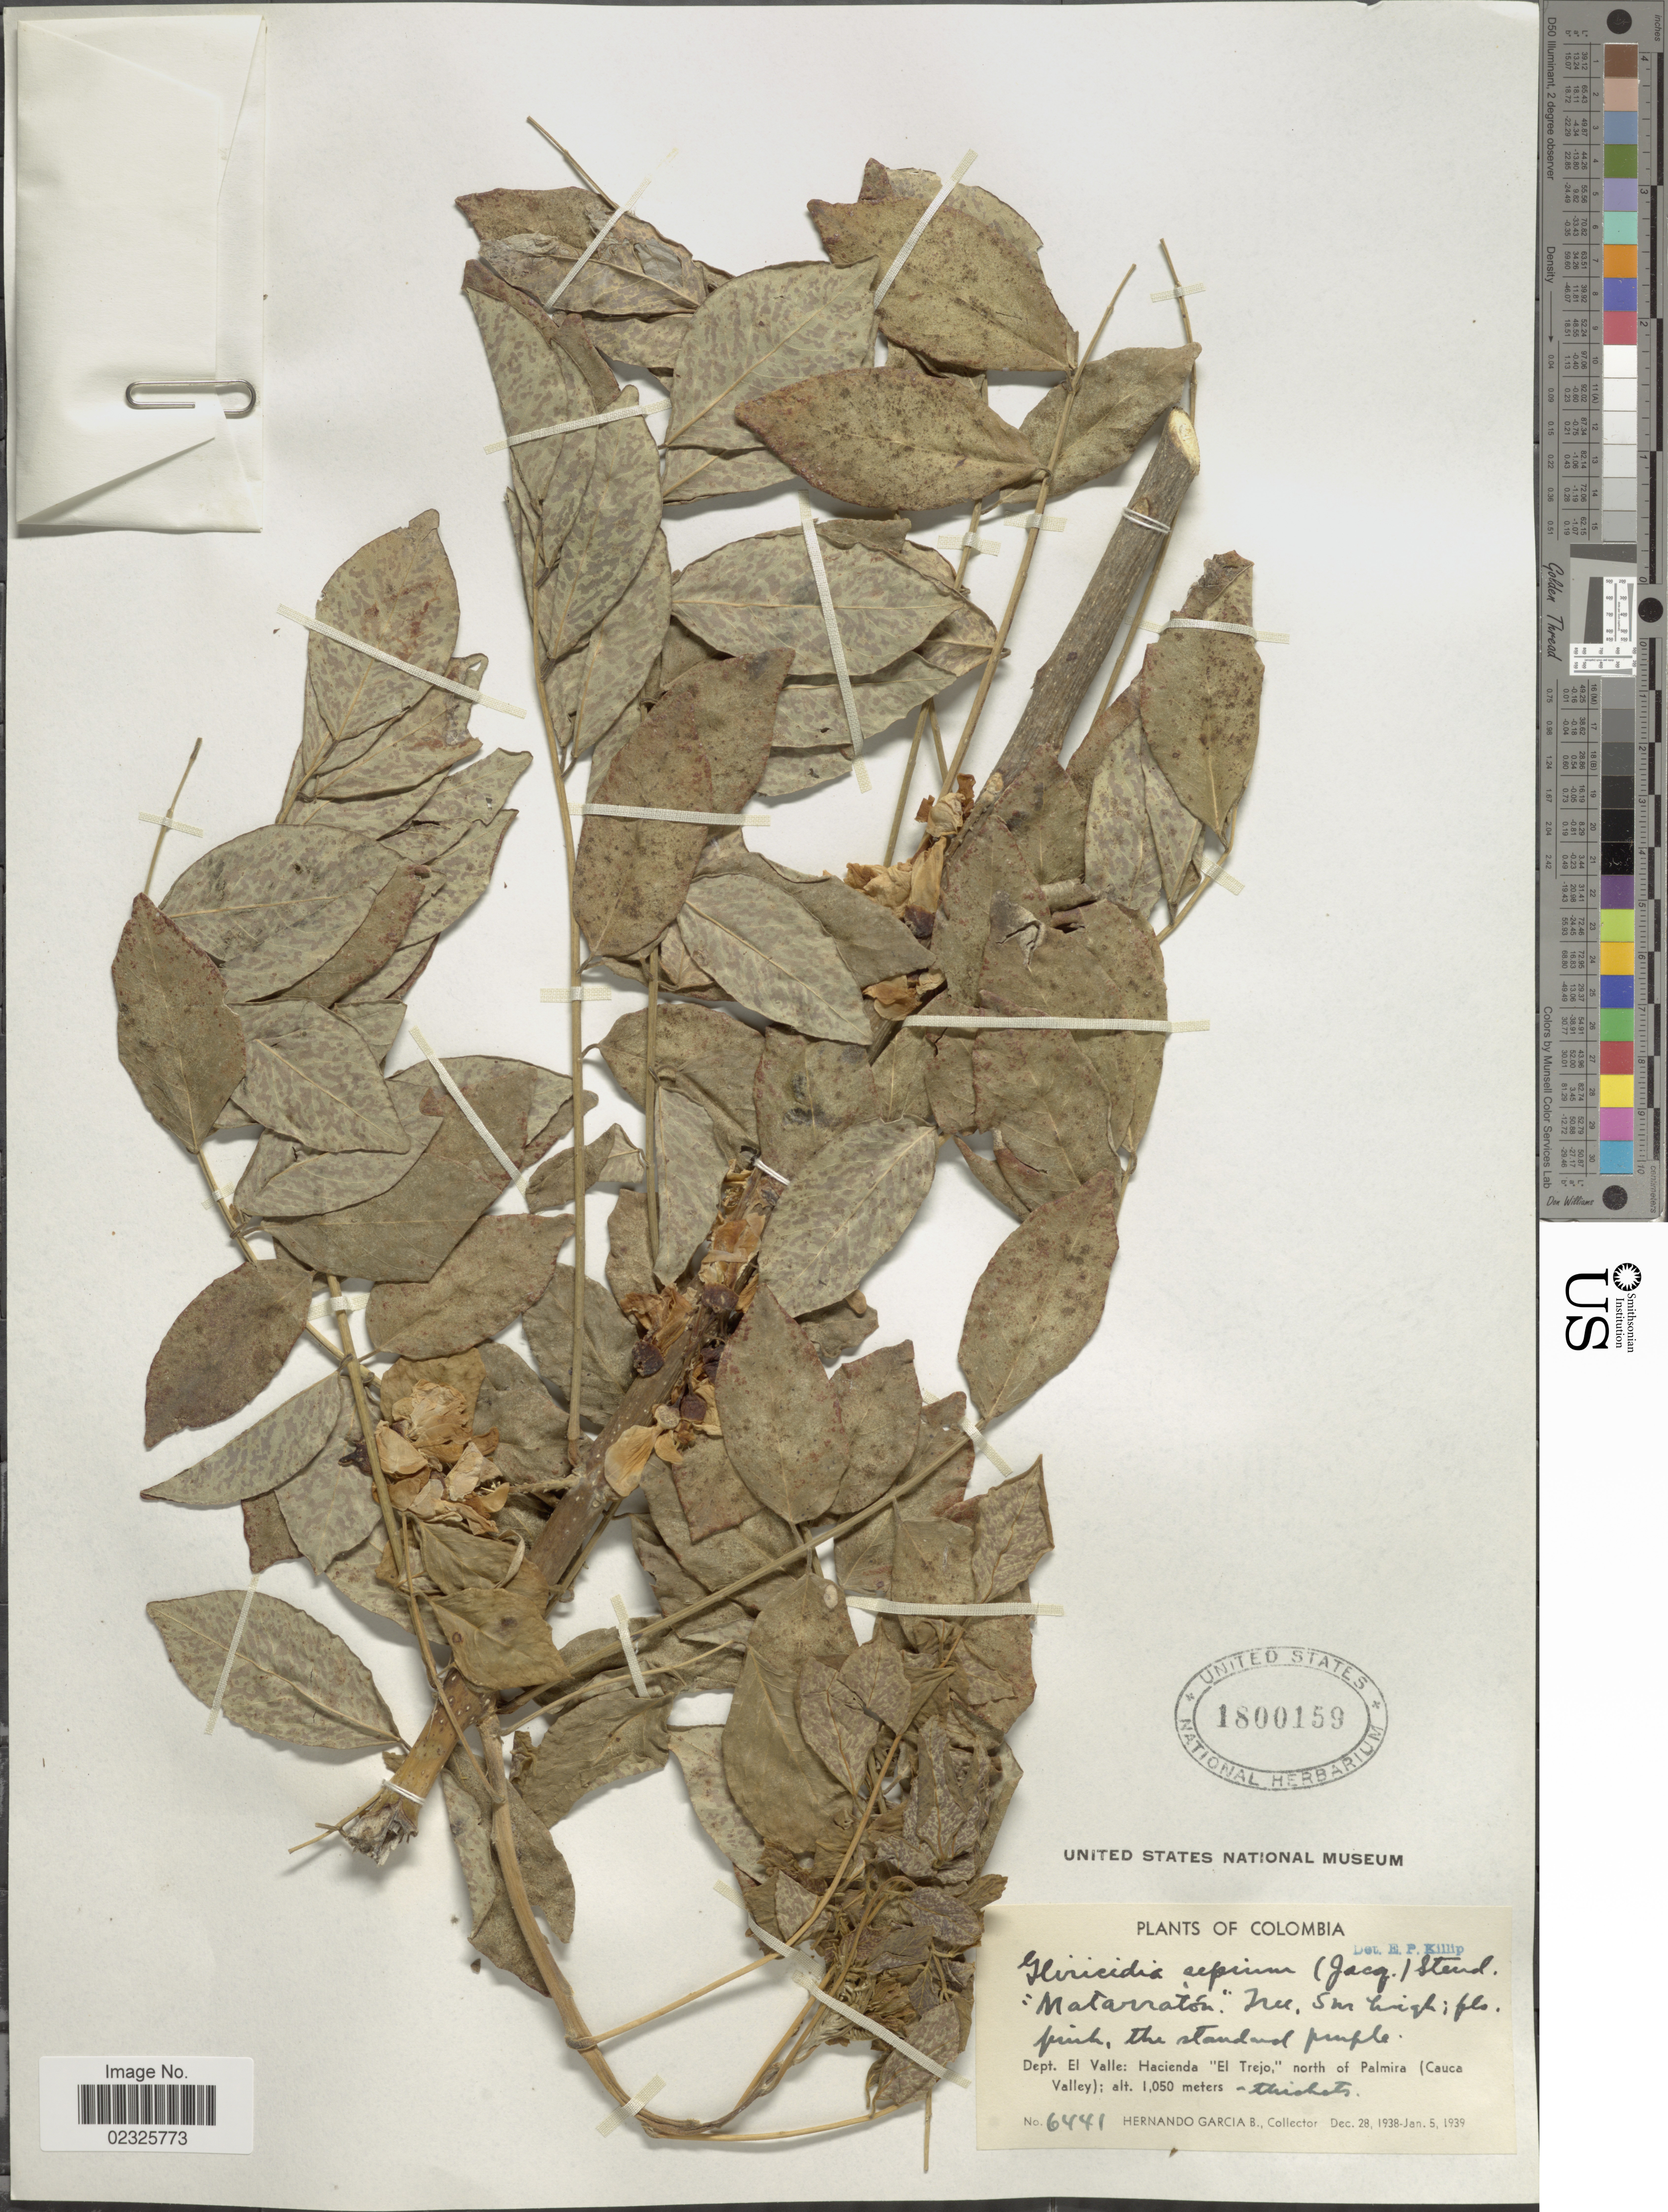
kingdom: Plantae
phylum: Tracheophyta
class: Magnoliopsida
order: Fabales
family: Fabaceae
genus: Gliricidia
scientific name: Gliricidia sepium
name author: (Jacq.) Kunth ex Walp.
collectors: H. García Barriga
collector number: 6441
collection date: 1938-12-28/1939-01-05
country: Colombia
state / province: Valle del Cauca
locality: Dept. El Calle: Hacienda "El Trejo", north of Palmira ( Cauca Valley)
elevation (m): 1050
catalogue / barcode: US 1800159